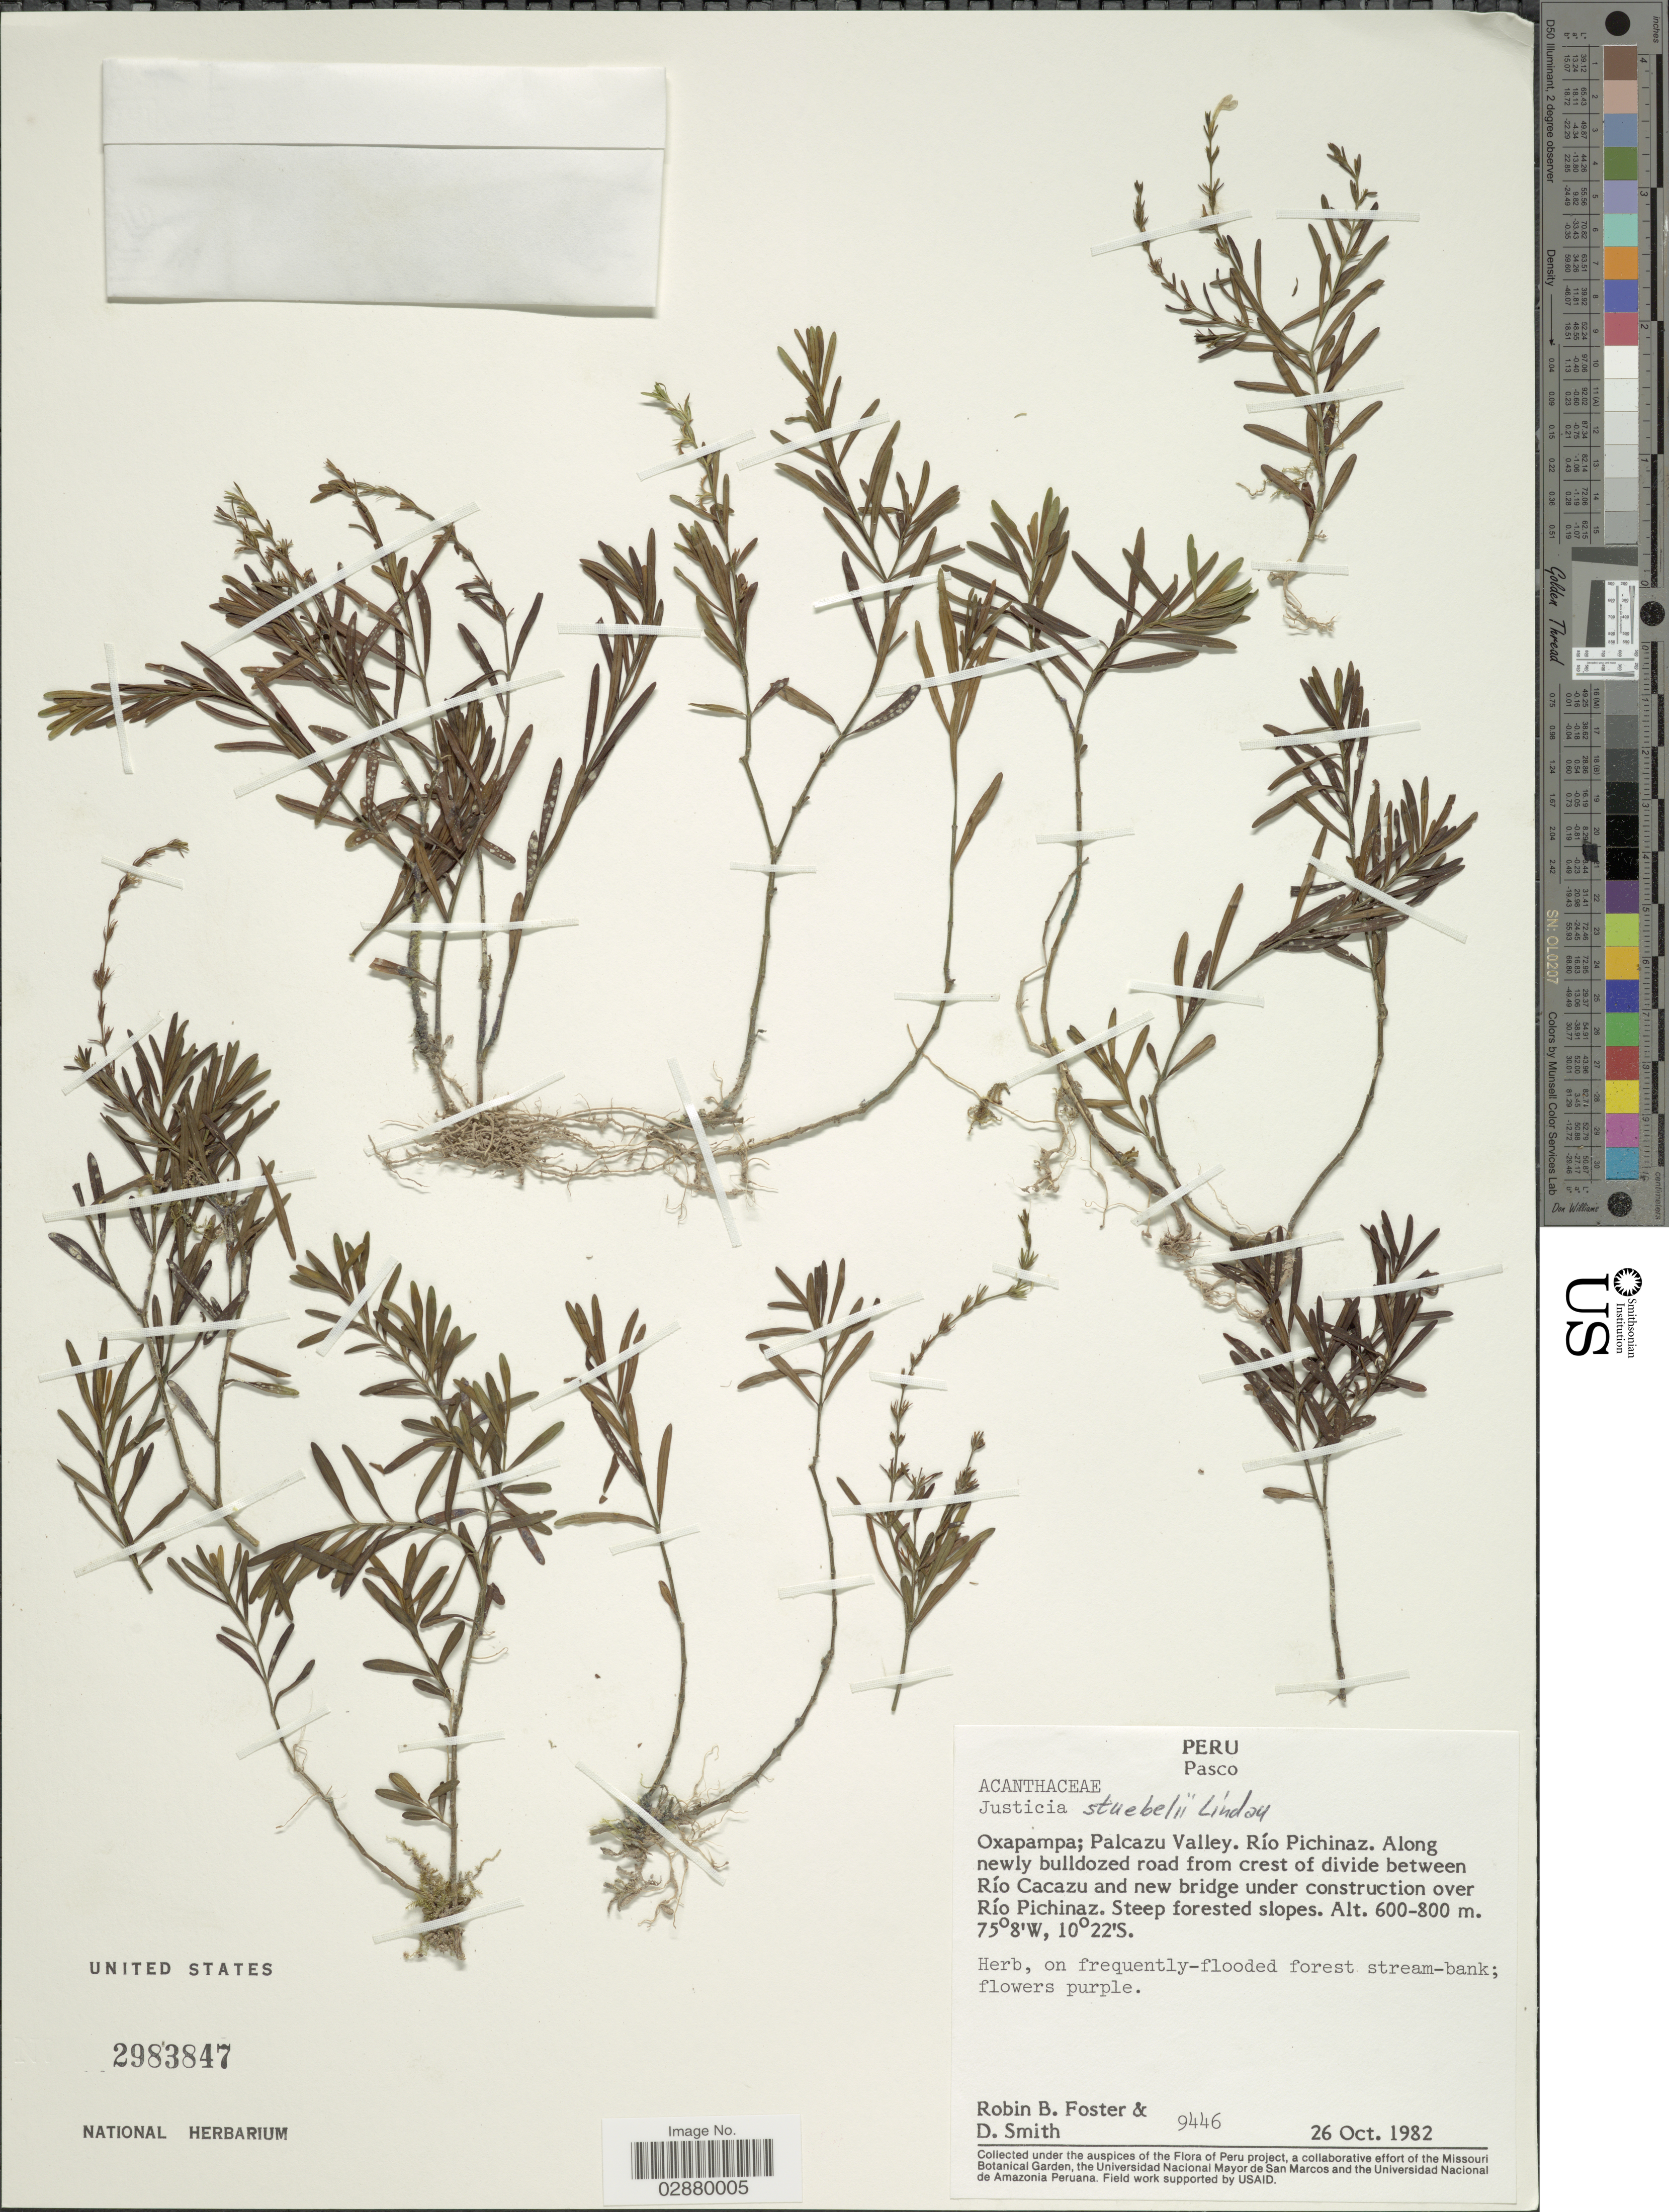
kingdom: Plantae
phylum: Tracheophyta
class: Magnoliopsida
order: Lamiales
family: Acanthaceae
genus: Justicia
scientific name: Justicia pectoralis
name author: Jacq.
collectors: R. B. Foster & D. Smith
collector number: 9446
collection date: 1982-10-26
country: Peru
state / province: Pasco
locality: Oxapampa.; Palcazu Valley. Río Pichinaz. Along newly bulldozed road from crest of divide between Río Cacazu and new bridge under construction over Río Pichinaz.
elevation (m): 600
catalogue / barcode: US 2983847